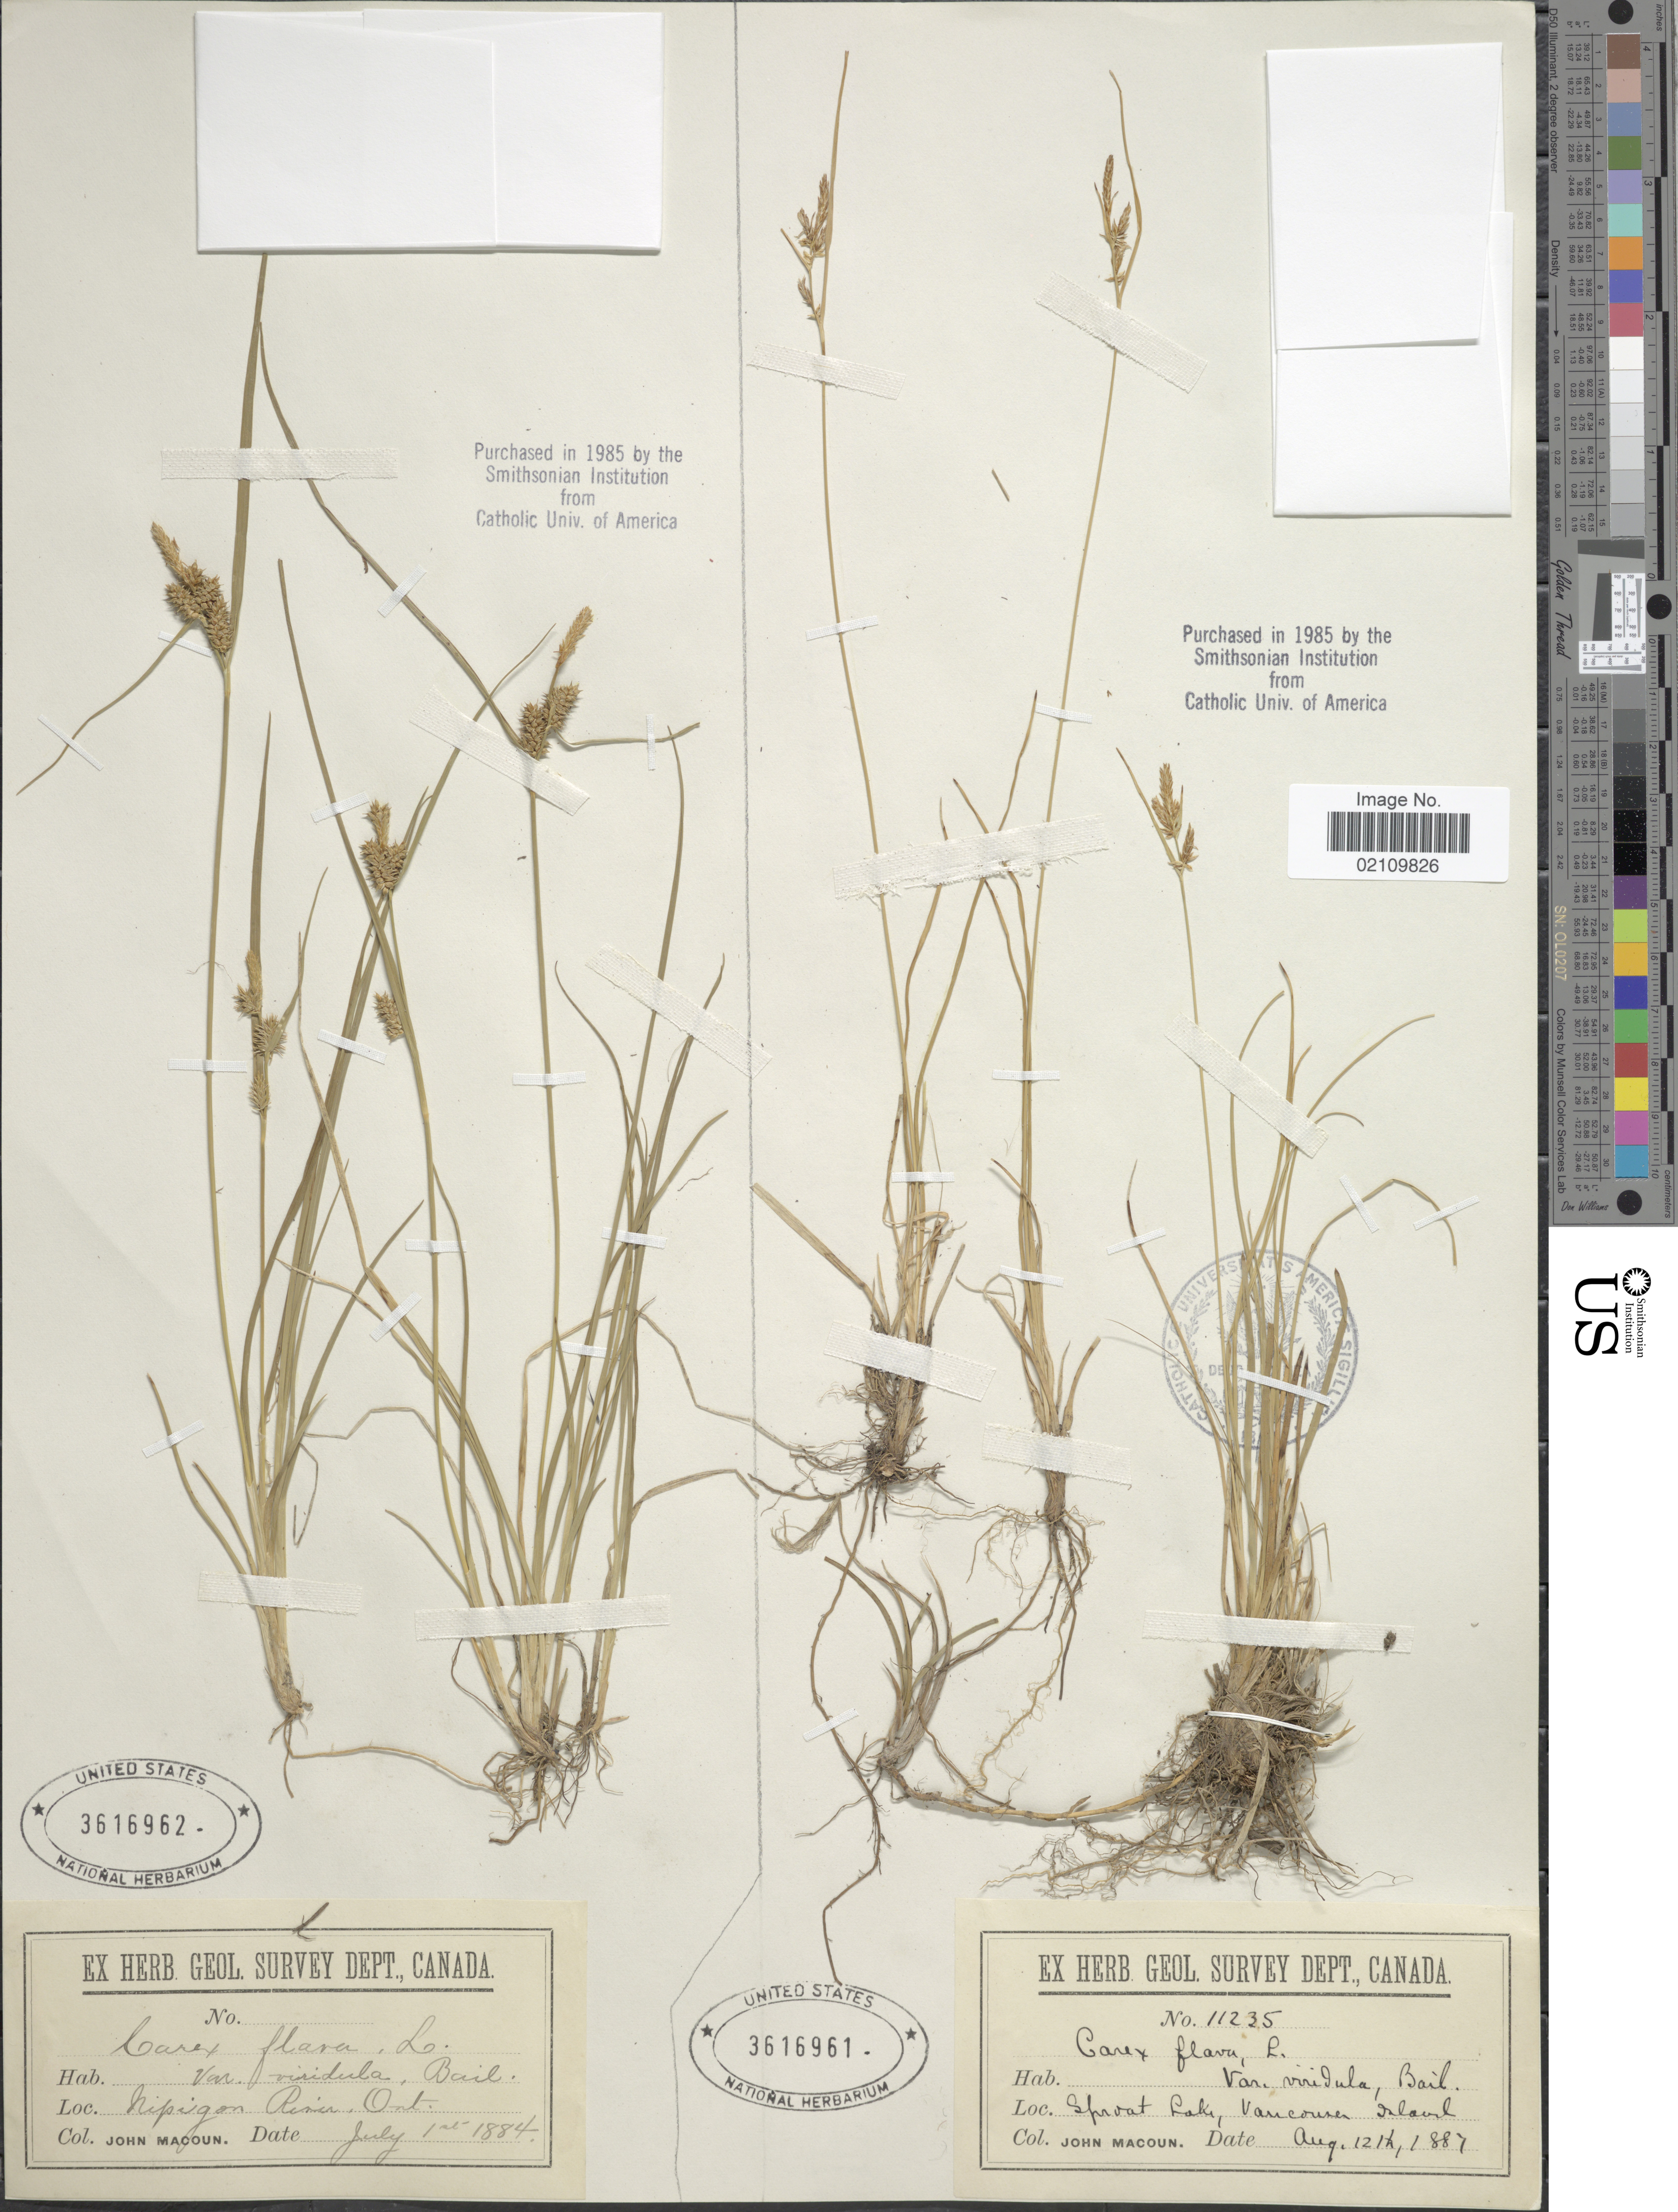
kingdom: Plantae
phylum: Tracheophyta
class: Liliopsida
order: Poales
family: Cyperaceae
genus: Carex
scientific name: Carex oederi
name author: Retz.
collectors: J. Macoun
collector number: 11235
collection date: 1887-08-12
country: Canada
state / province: British Columbia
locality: Sproat Lake, Vancouver Island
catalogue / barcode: US 3616961-2